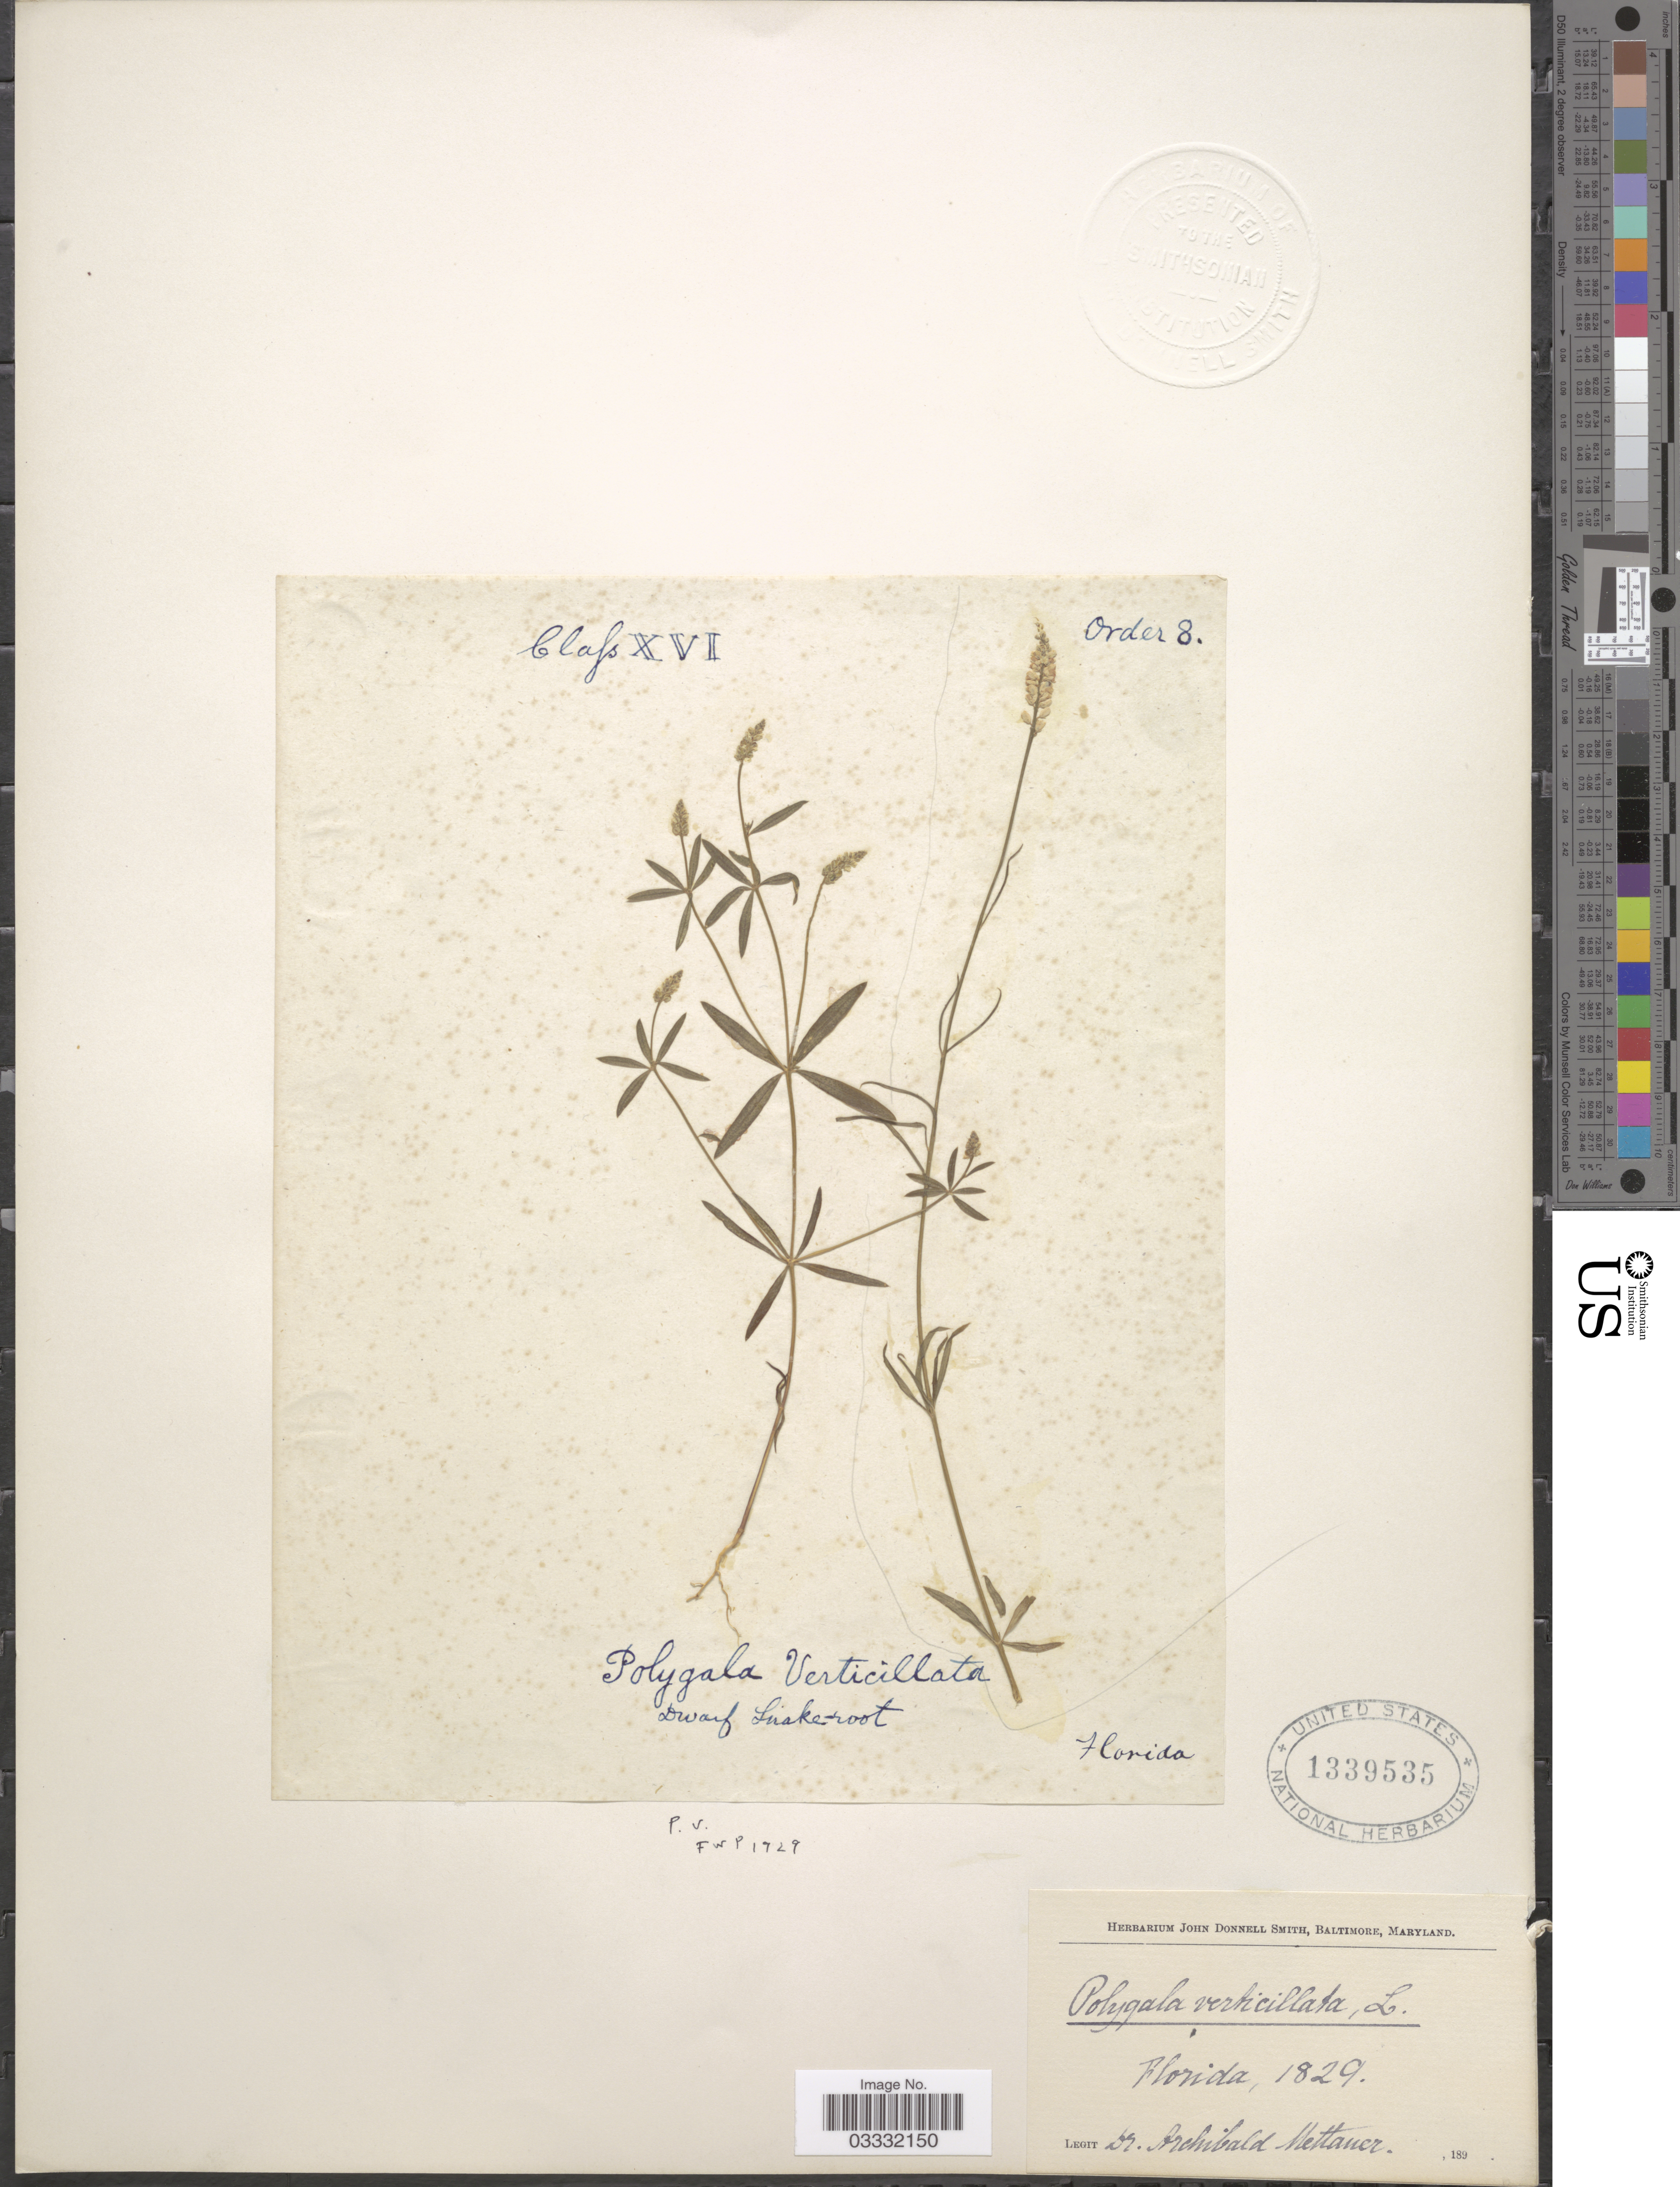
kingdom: Plantae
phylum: Tracheophyta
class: Magnoliopsida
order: Fabales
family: Polygalaceae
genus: Polygala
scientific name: Polygala verticillata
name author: L.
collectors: A. Mettauer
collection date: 1829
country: United States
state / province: Florida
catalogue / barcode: US 1339535